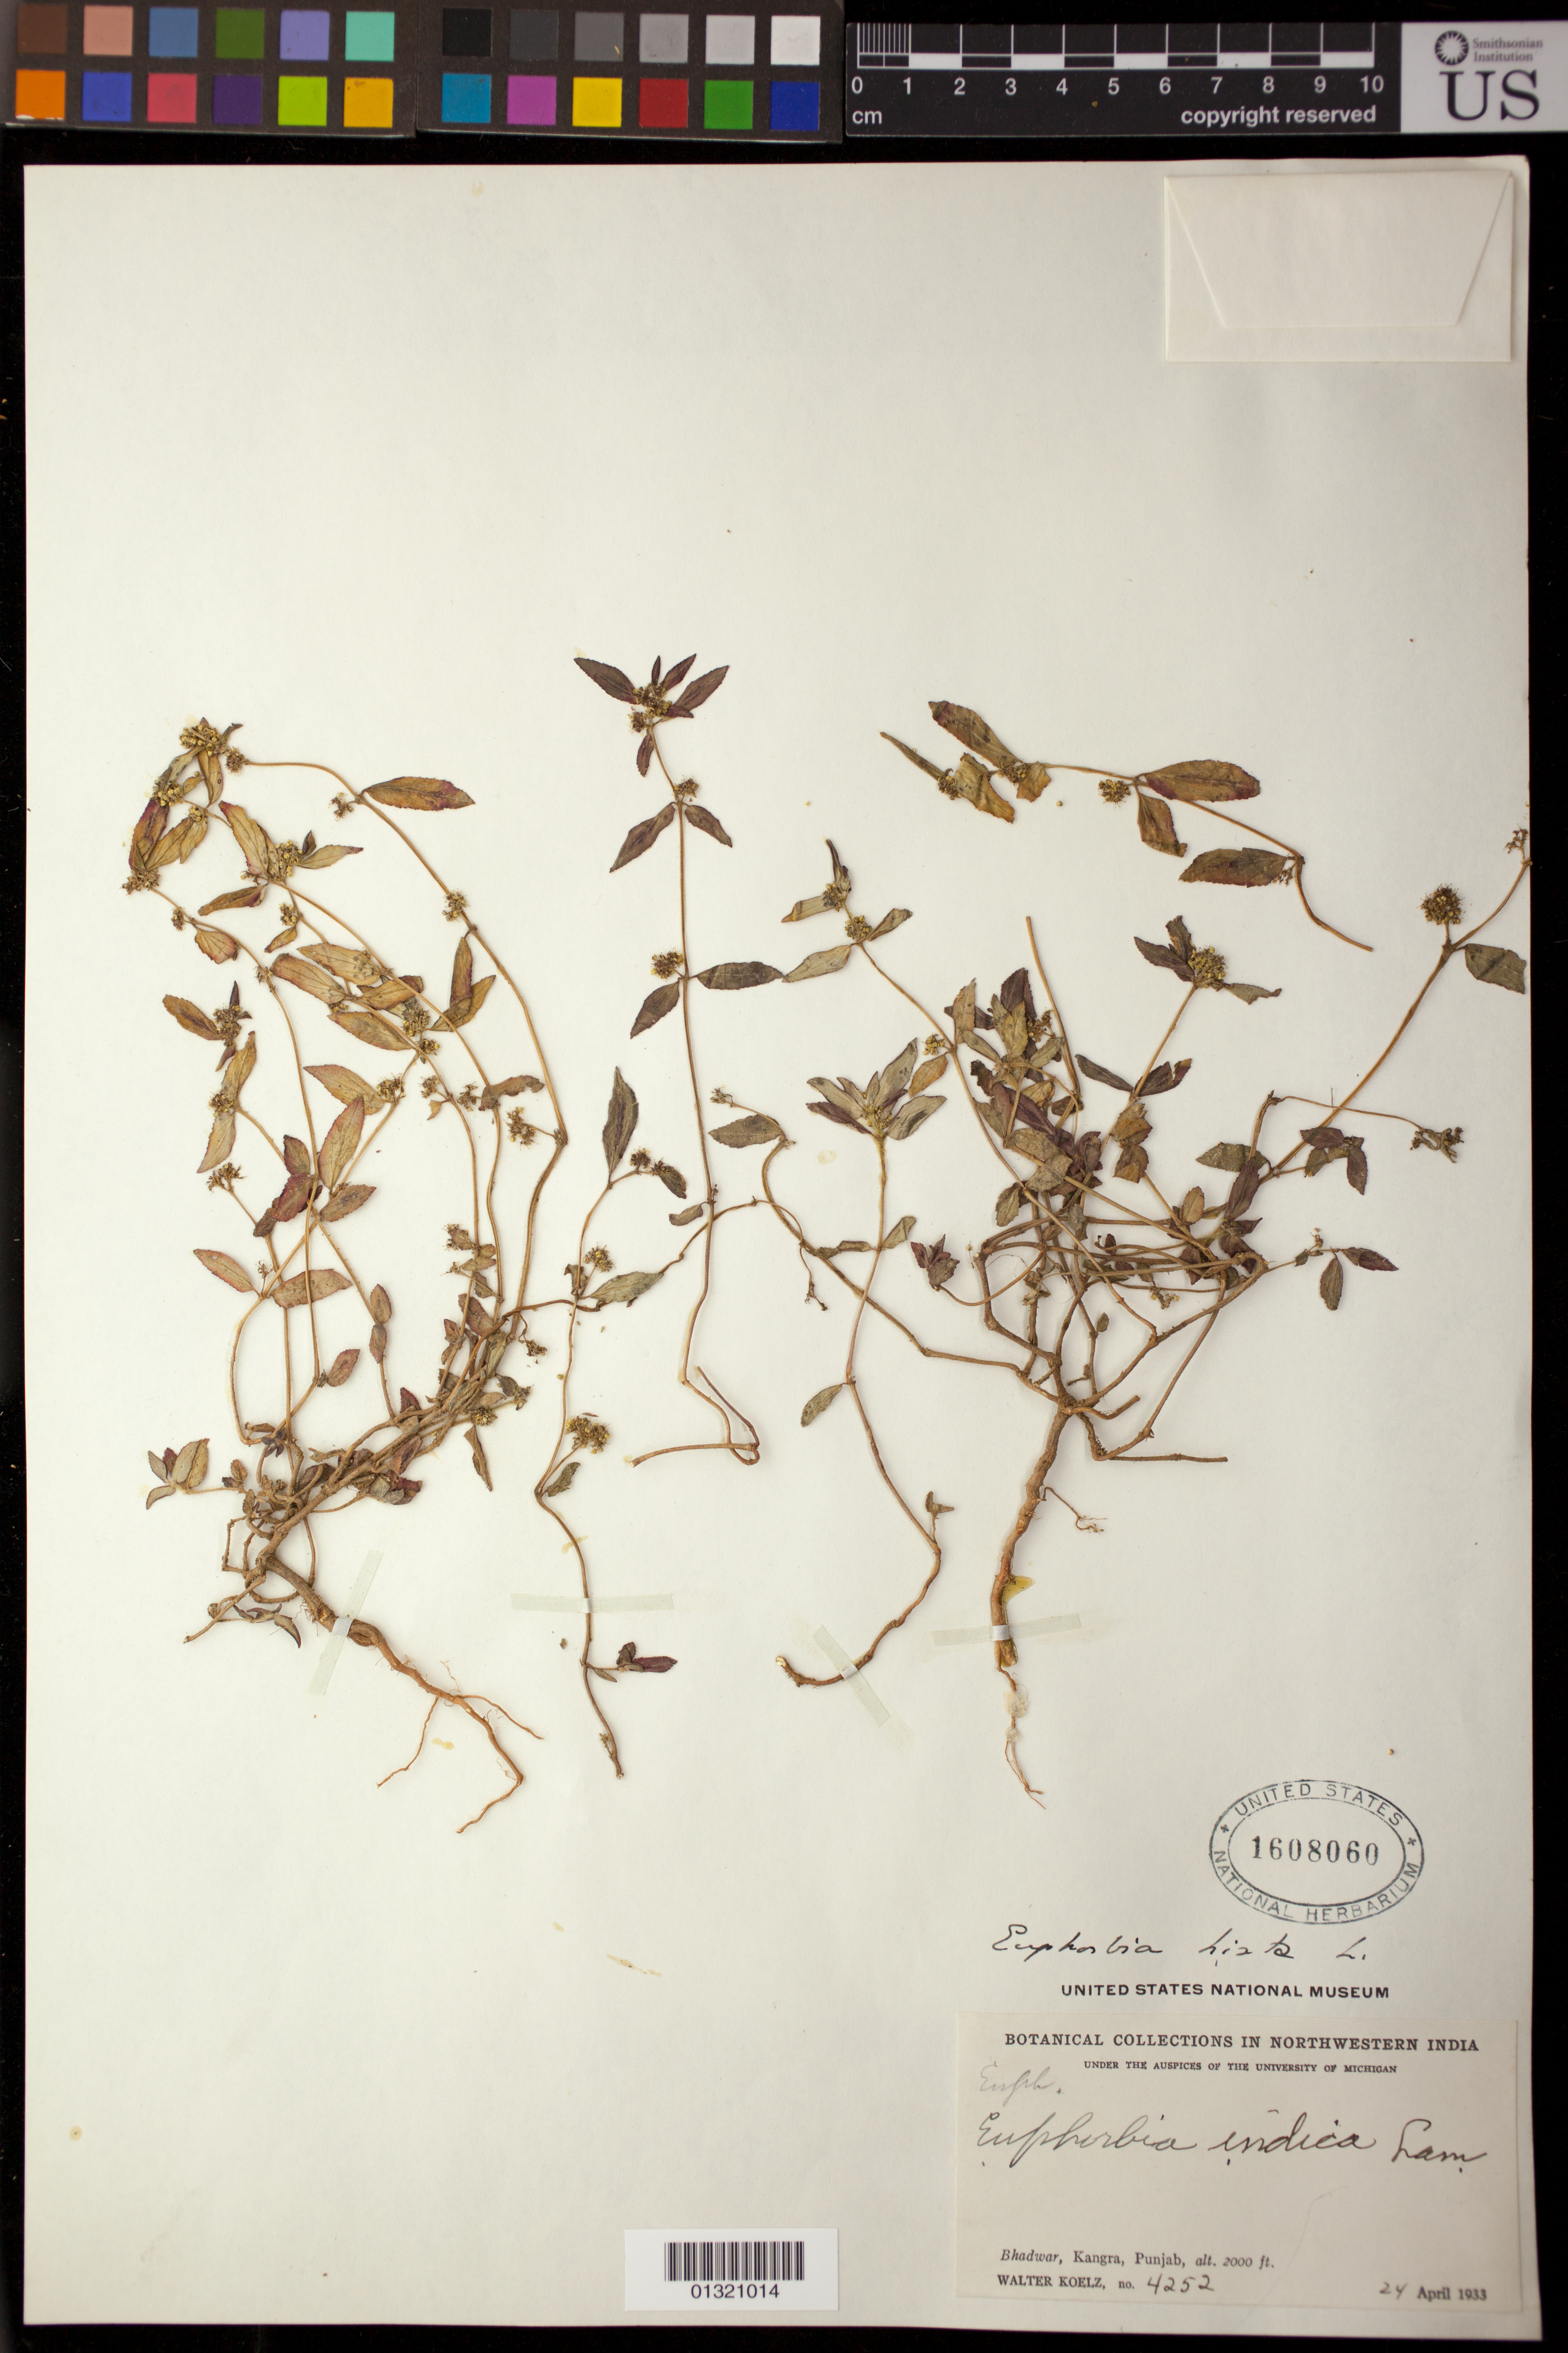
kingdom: Plantae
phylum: Tracheophyta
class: Magnoliopsida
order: Malpighiales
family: Euphorbiaceae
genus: Euphorbia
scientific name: Euphorbia hirta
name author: L.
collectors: W. N. Koelz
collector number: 4252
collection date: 1933-04-24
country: India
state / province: Himachal Pradesh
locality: Bhadwar, Kangra, Punjab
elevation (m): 610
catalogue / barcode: US 1608060